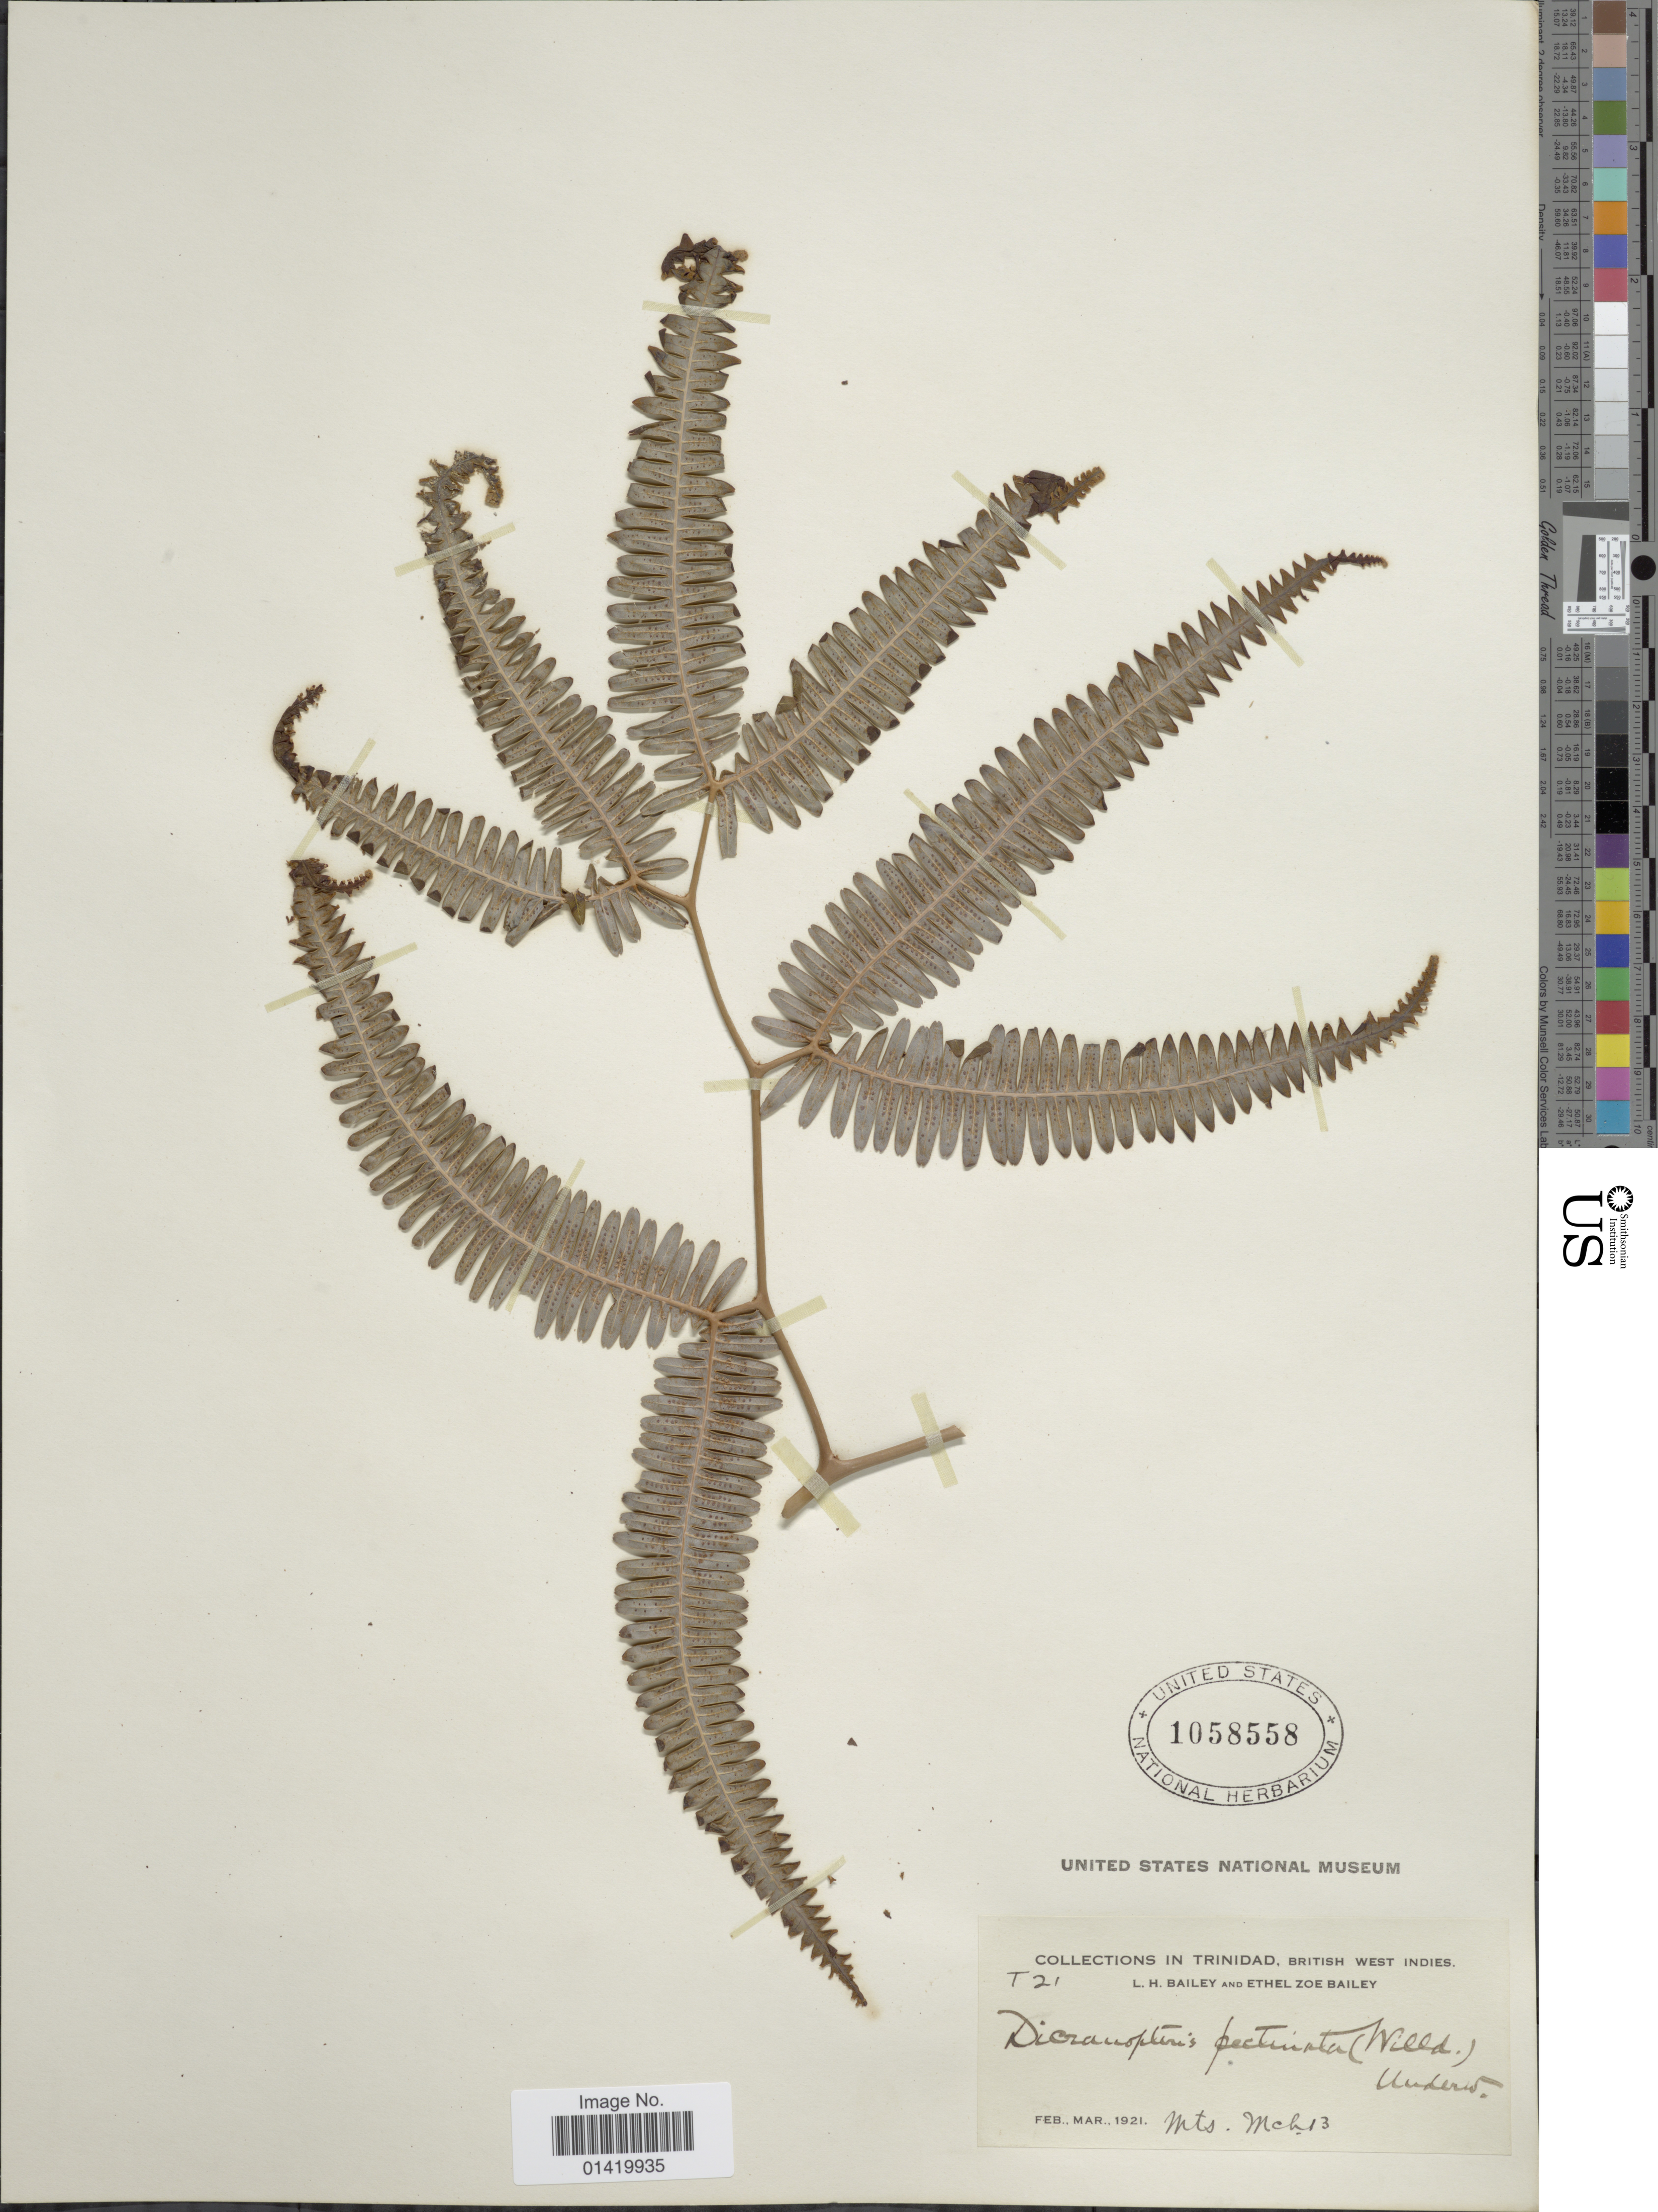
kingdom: Plantae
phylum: Tracheophyta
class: Polypodiopsida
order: Gleicheniales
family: Gleicheniaceae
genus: Gleichenella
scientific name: Gleichenella pectinata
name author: (Willd.) Ching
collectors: L. H. Bailey & E. Z. Bailey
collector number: T 21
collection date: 1921-03-13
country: Trinidad and Tobago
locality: Trinidad, British West Indies, Mts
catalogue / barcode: US 1058558